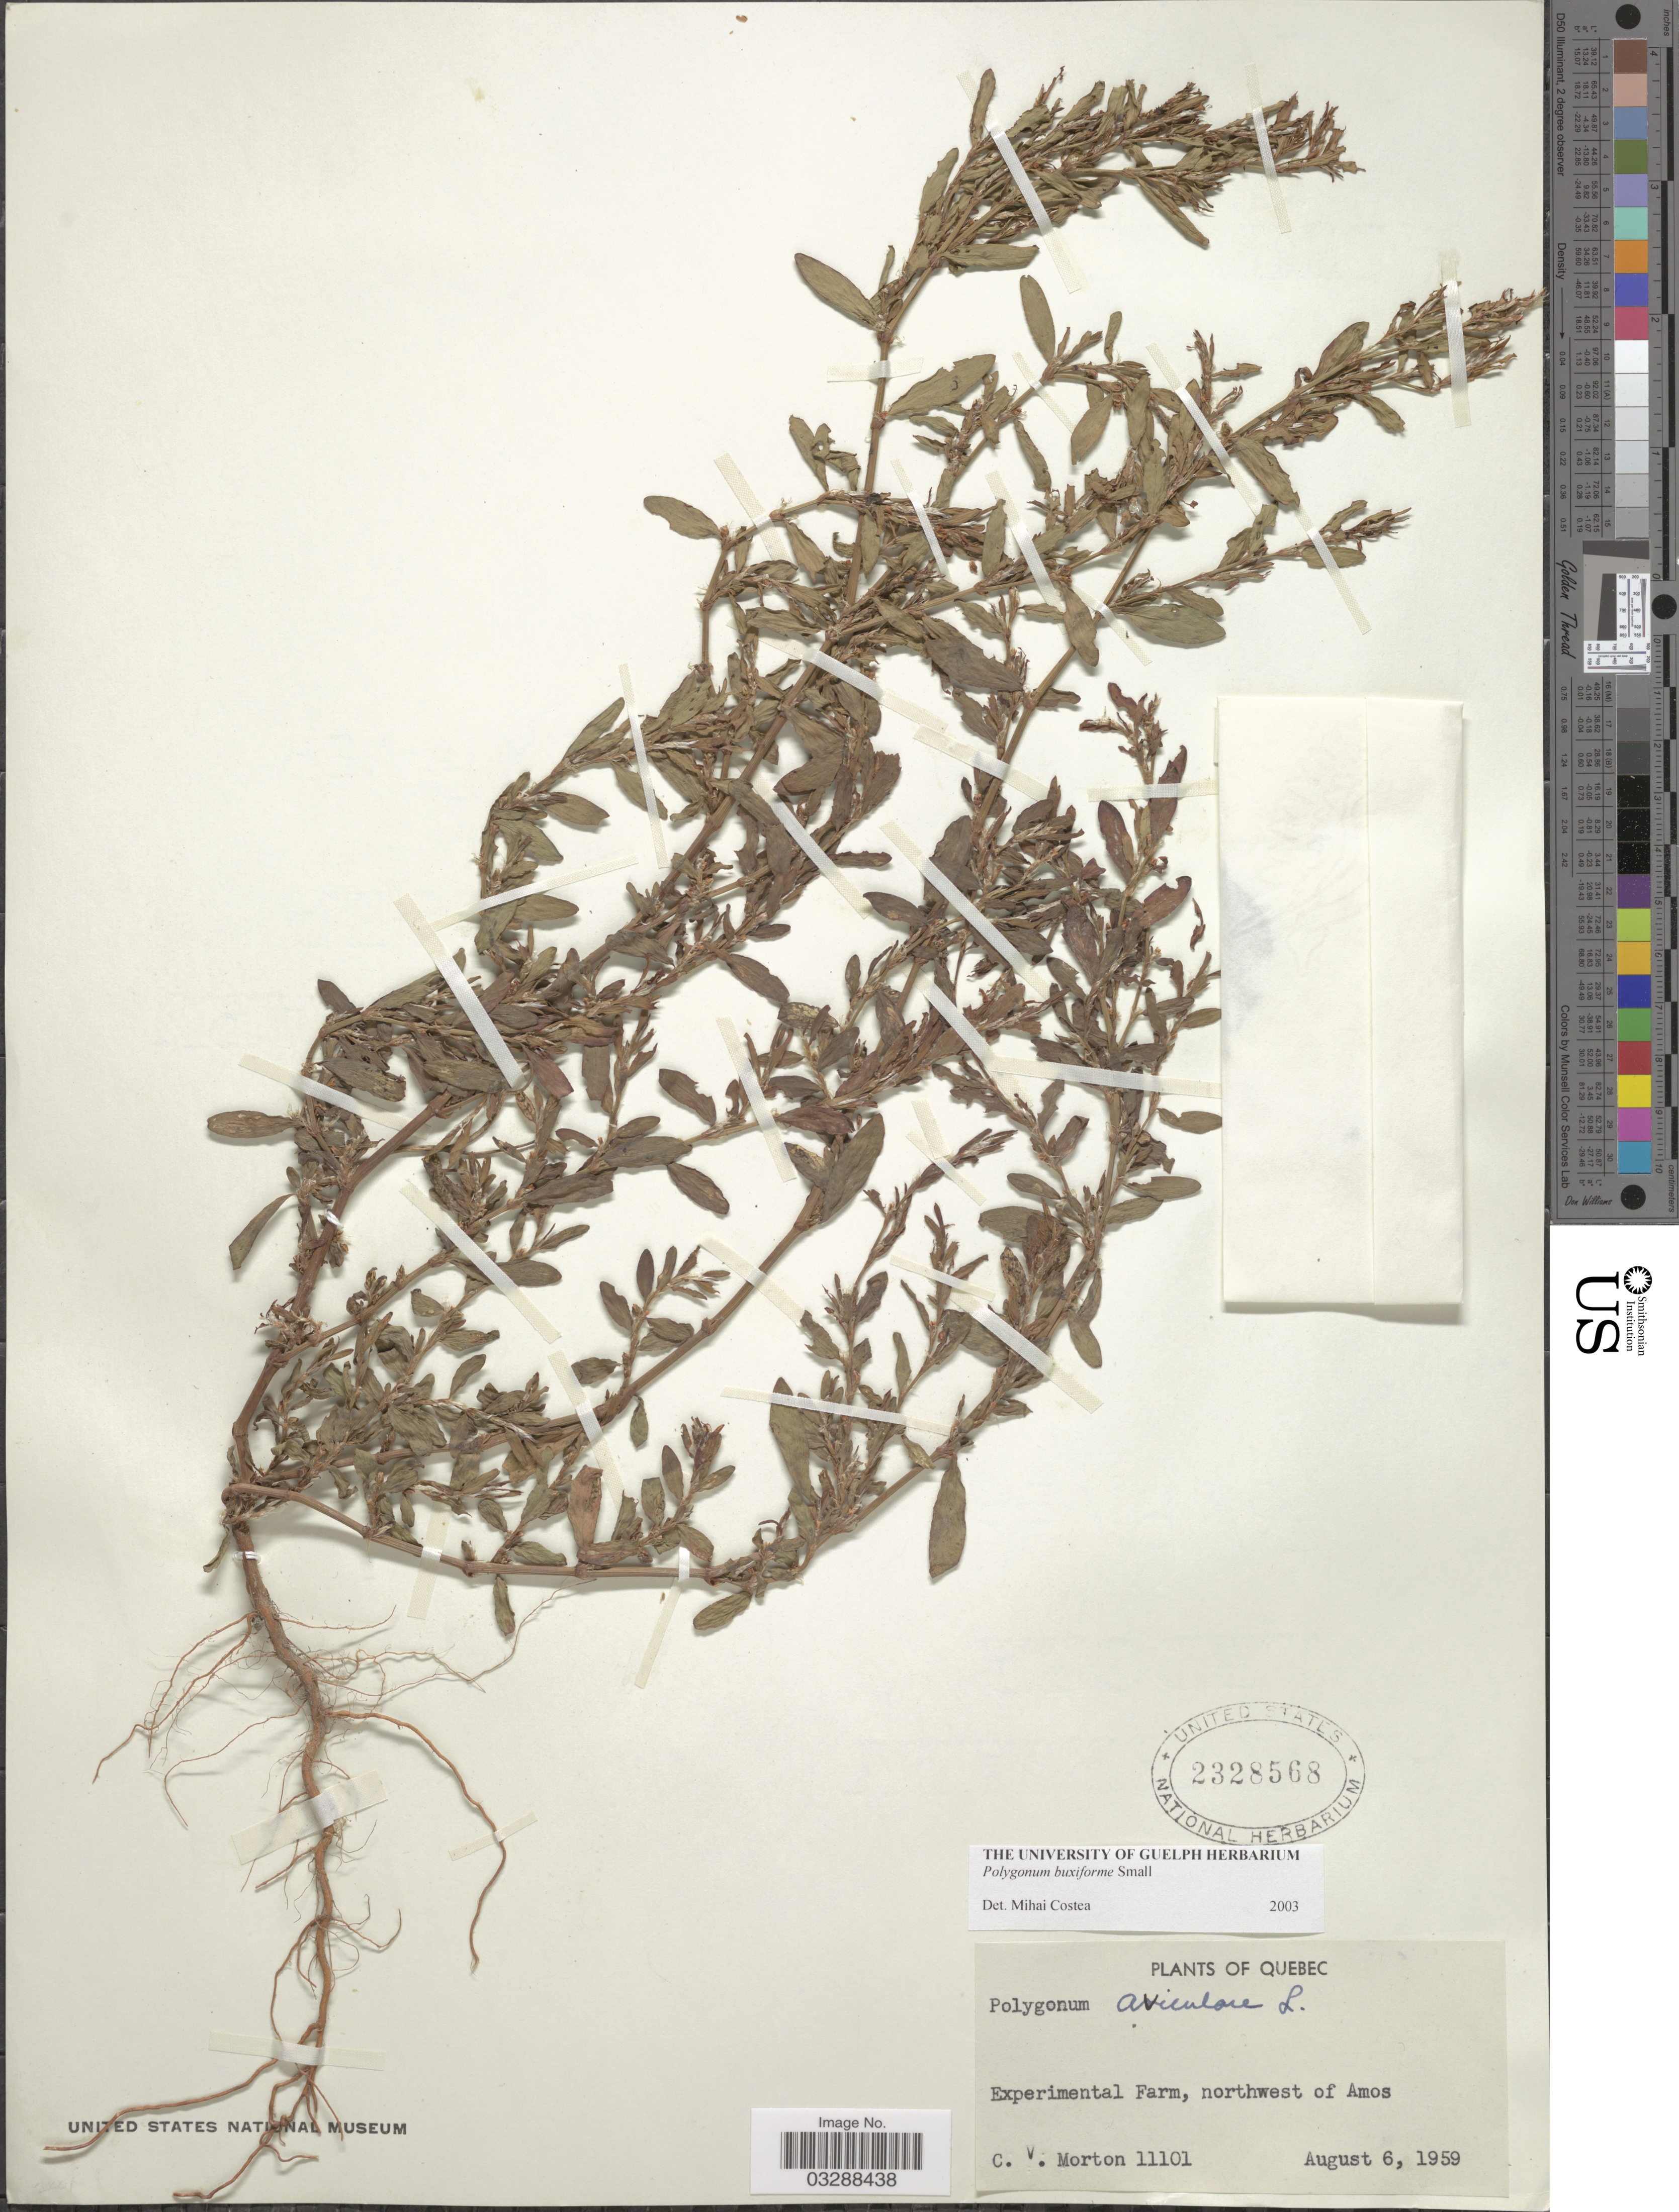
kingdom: Plantae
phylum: Tracheophyta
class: Magnoliopsida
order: Caryophyllales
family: Polygonaceae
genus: Polygonum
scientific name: Polygonum buxiforme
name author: Small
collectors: C. V. Morton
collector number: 11101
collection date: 1959-08-06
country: Canada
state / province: Quebec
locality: Experimental Farm, northwest of Amos.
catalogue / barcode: US 2328568